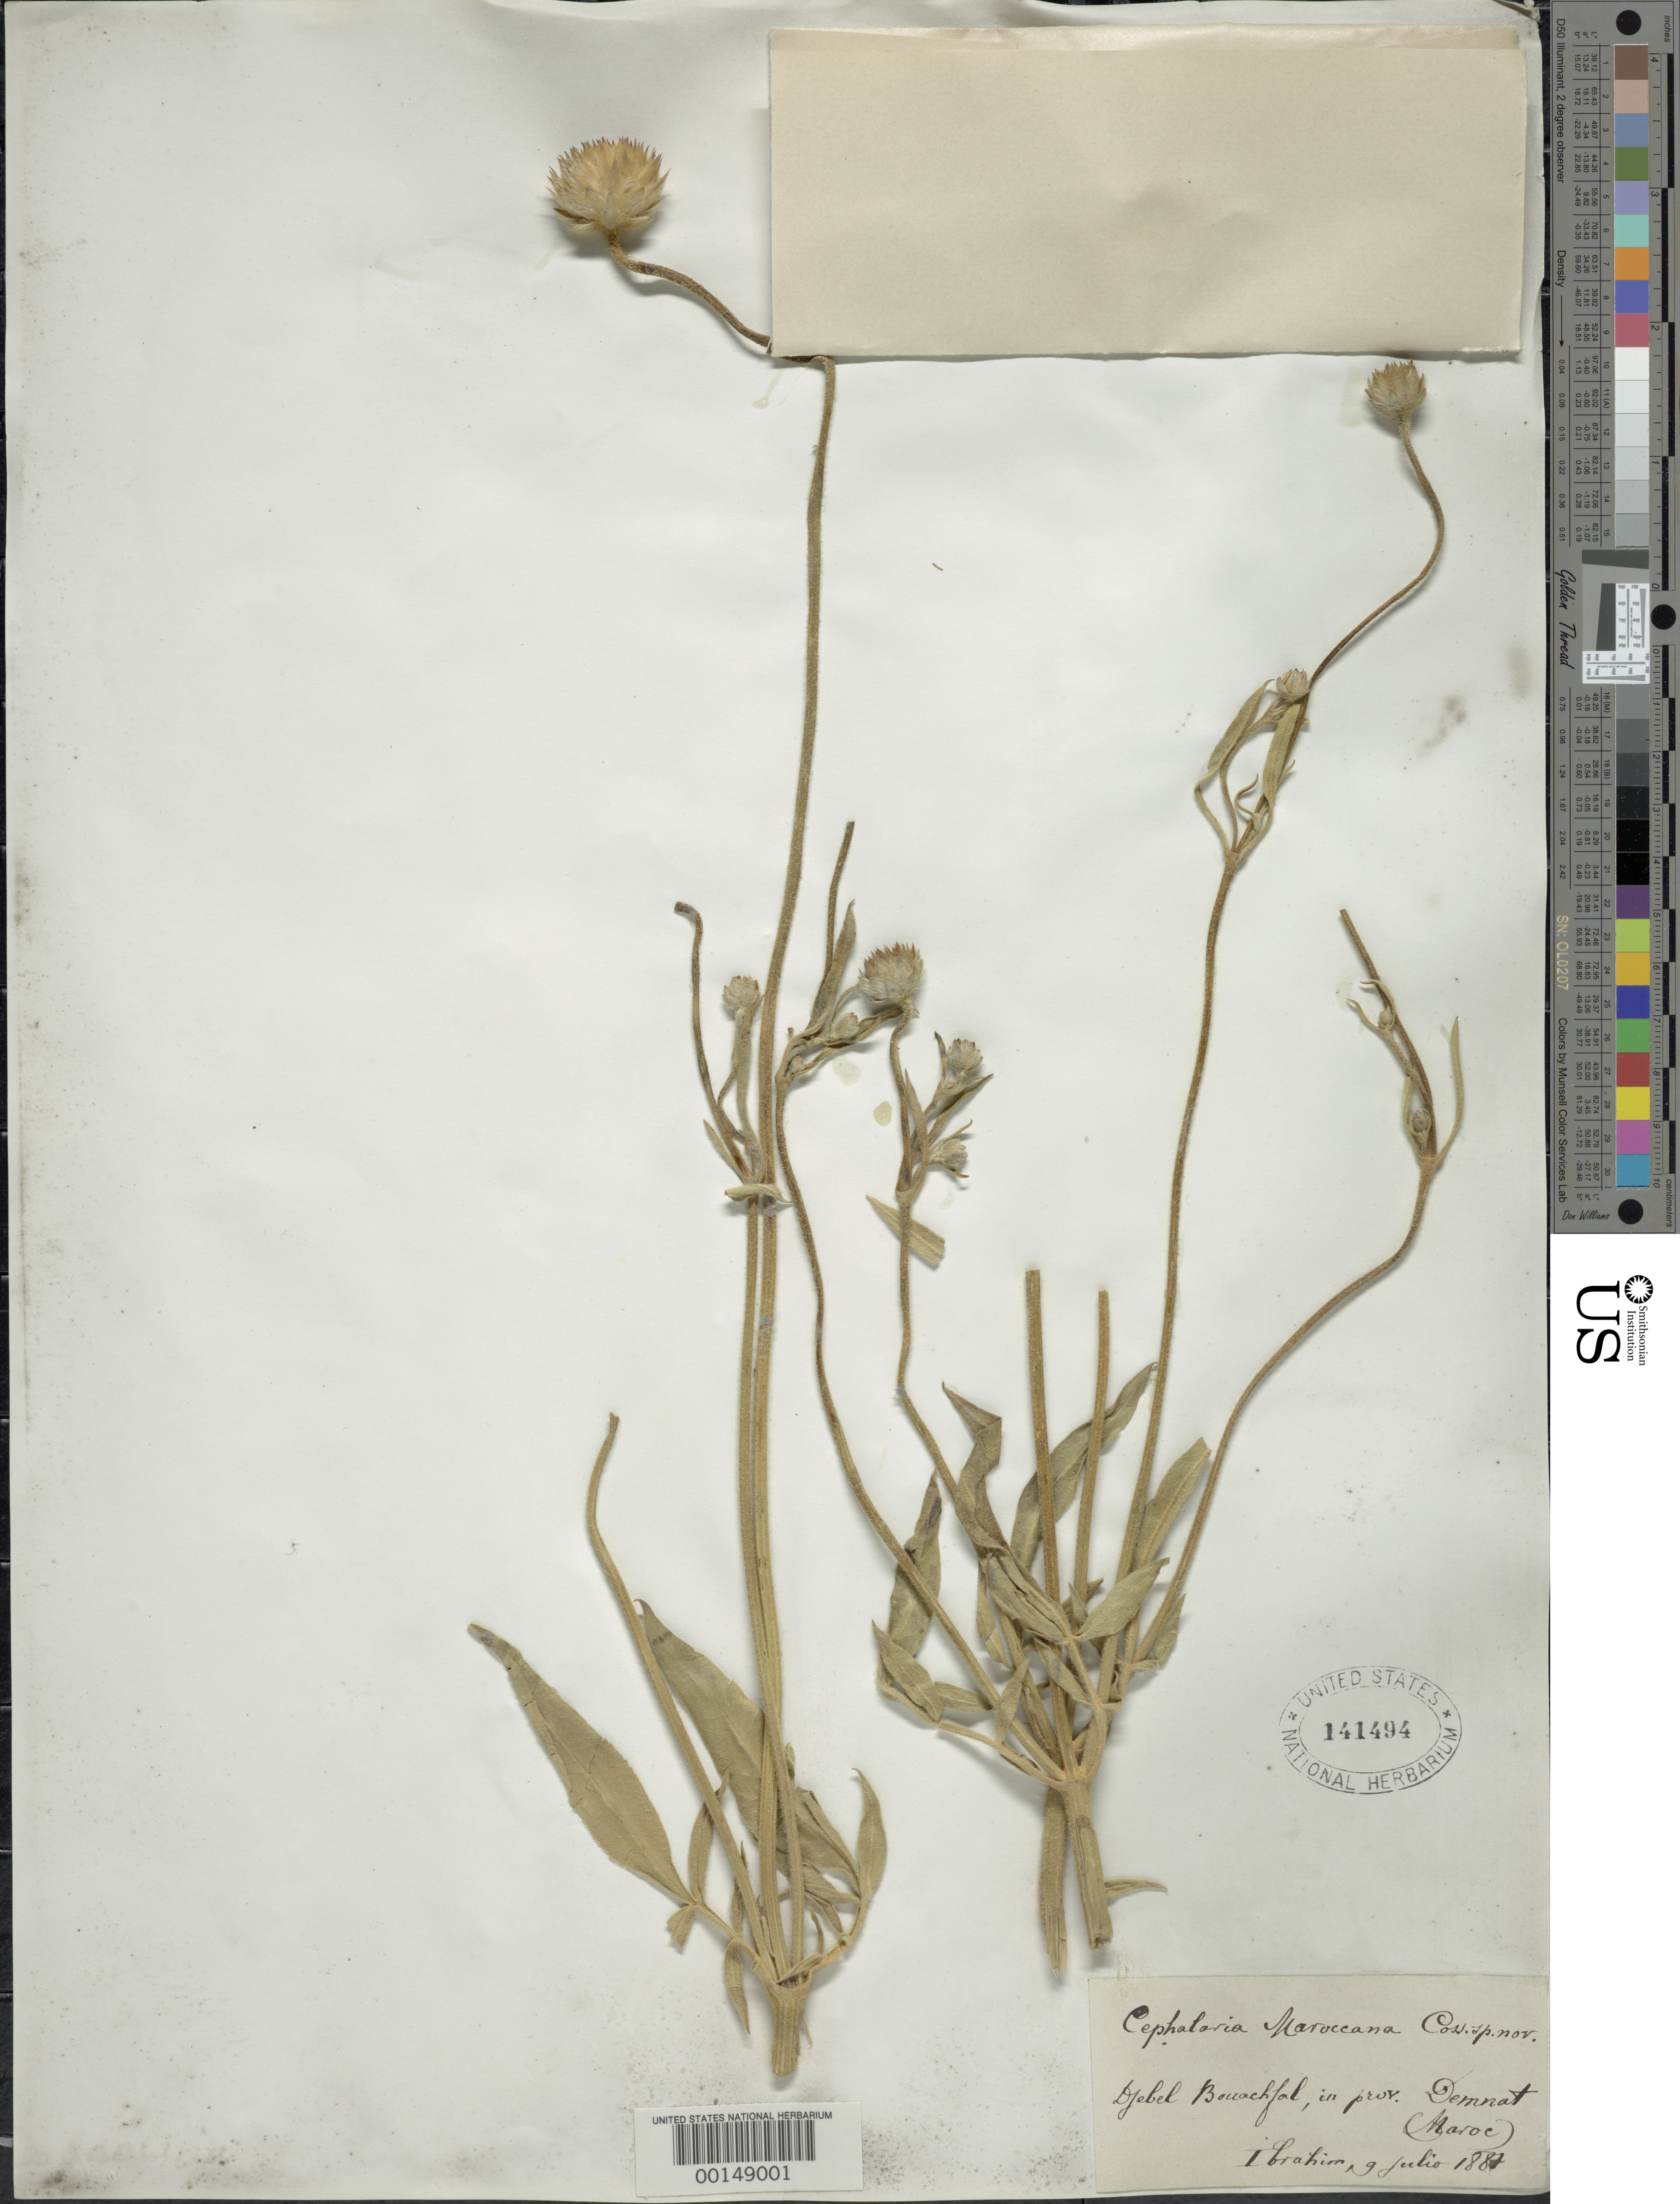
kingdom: Plantae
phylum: Tracheophyta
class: Magnoliopsida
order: Dipsacales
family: Caprifoliaceae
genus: Cephalaria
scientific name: Cephalaria maroccana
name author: Coss. ex Batt. & Trab.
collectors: I. Graham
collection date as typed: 09 Jul 1881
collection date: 1881-07-09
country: Morocco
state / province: Azilal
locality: Demnate, djebel bouachfal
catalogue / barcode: US 141494